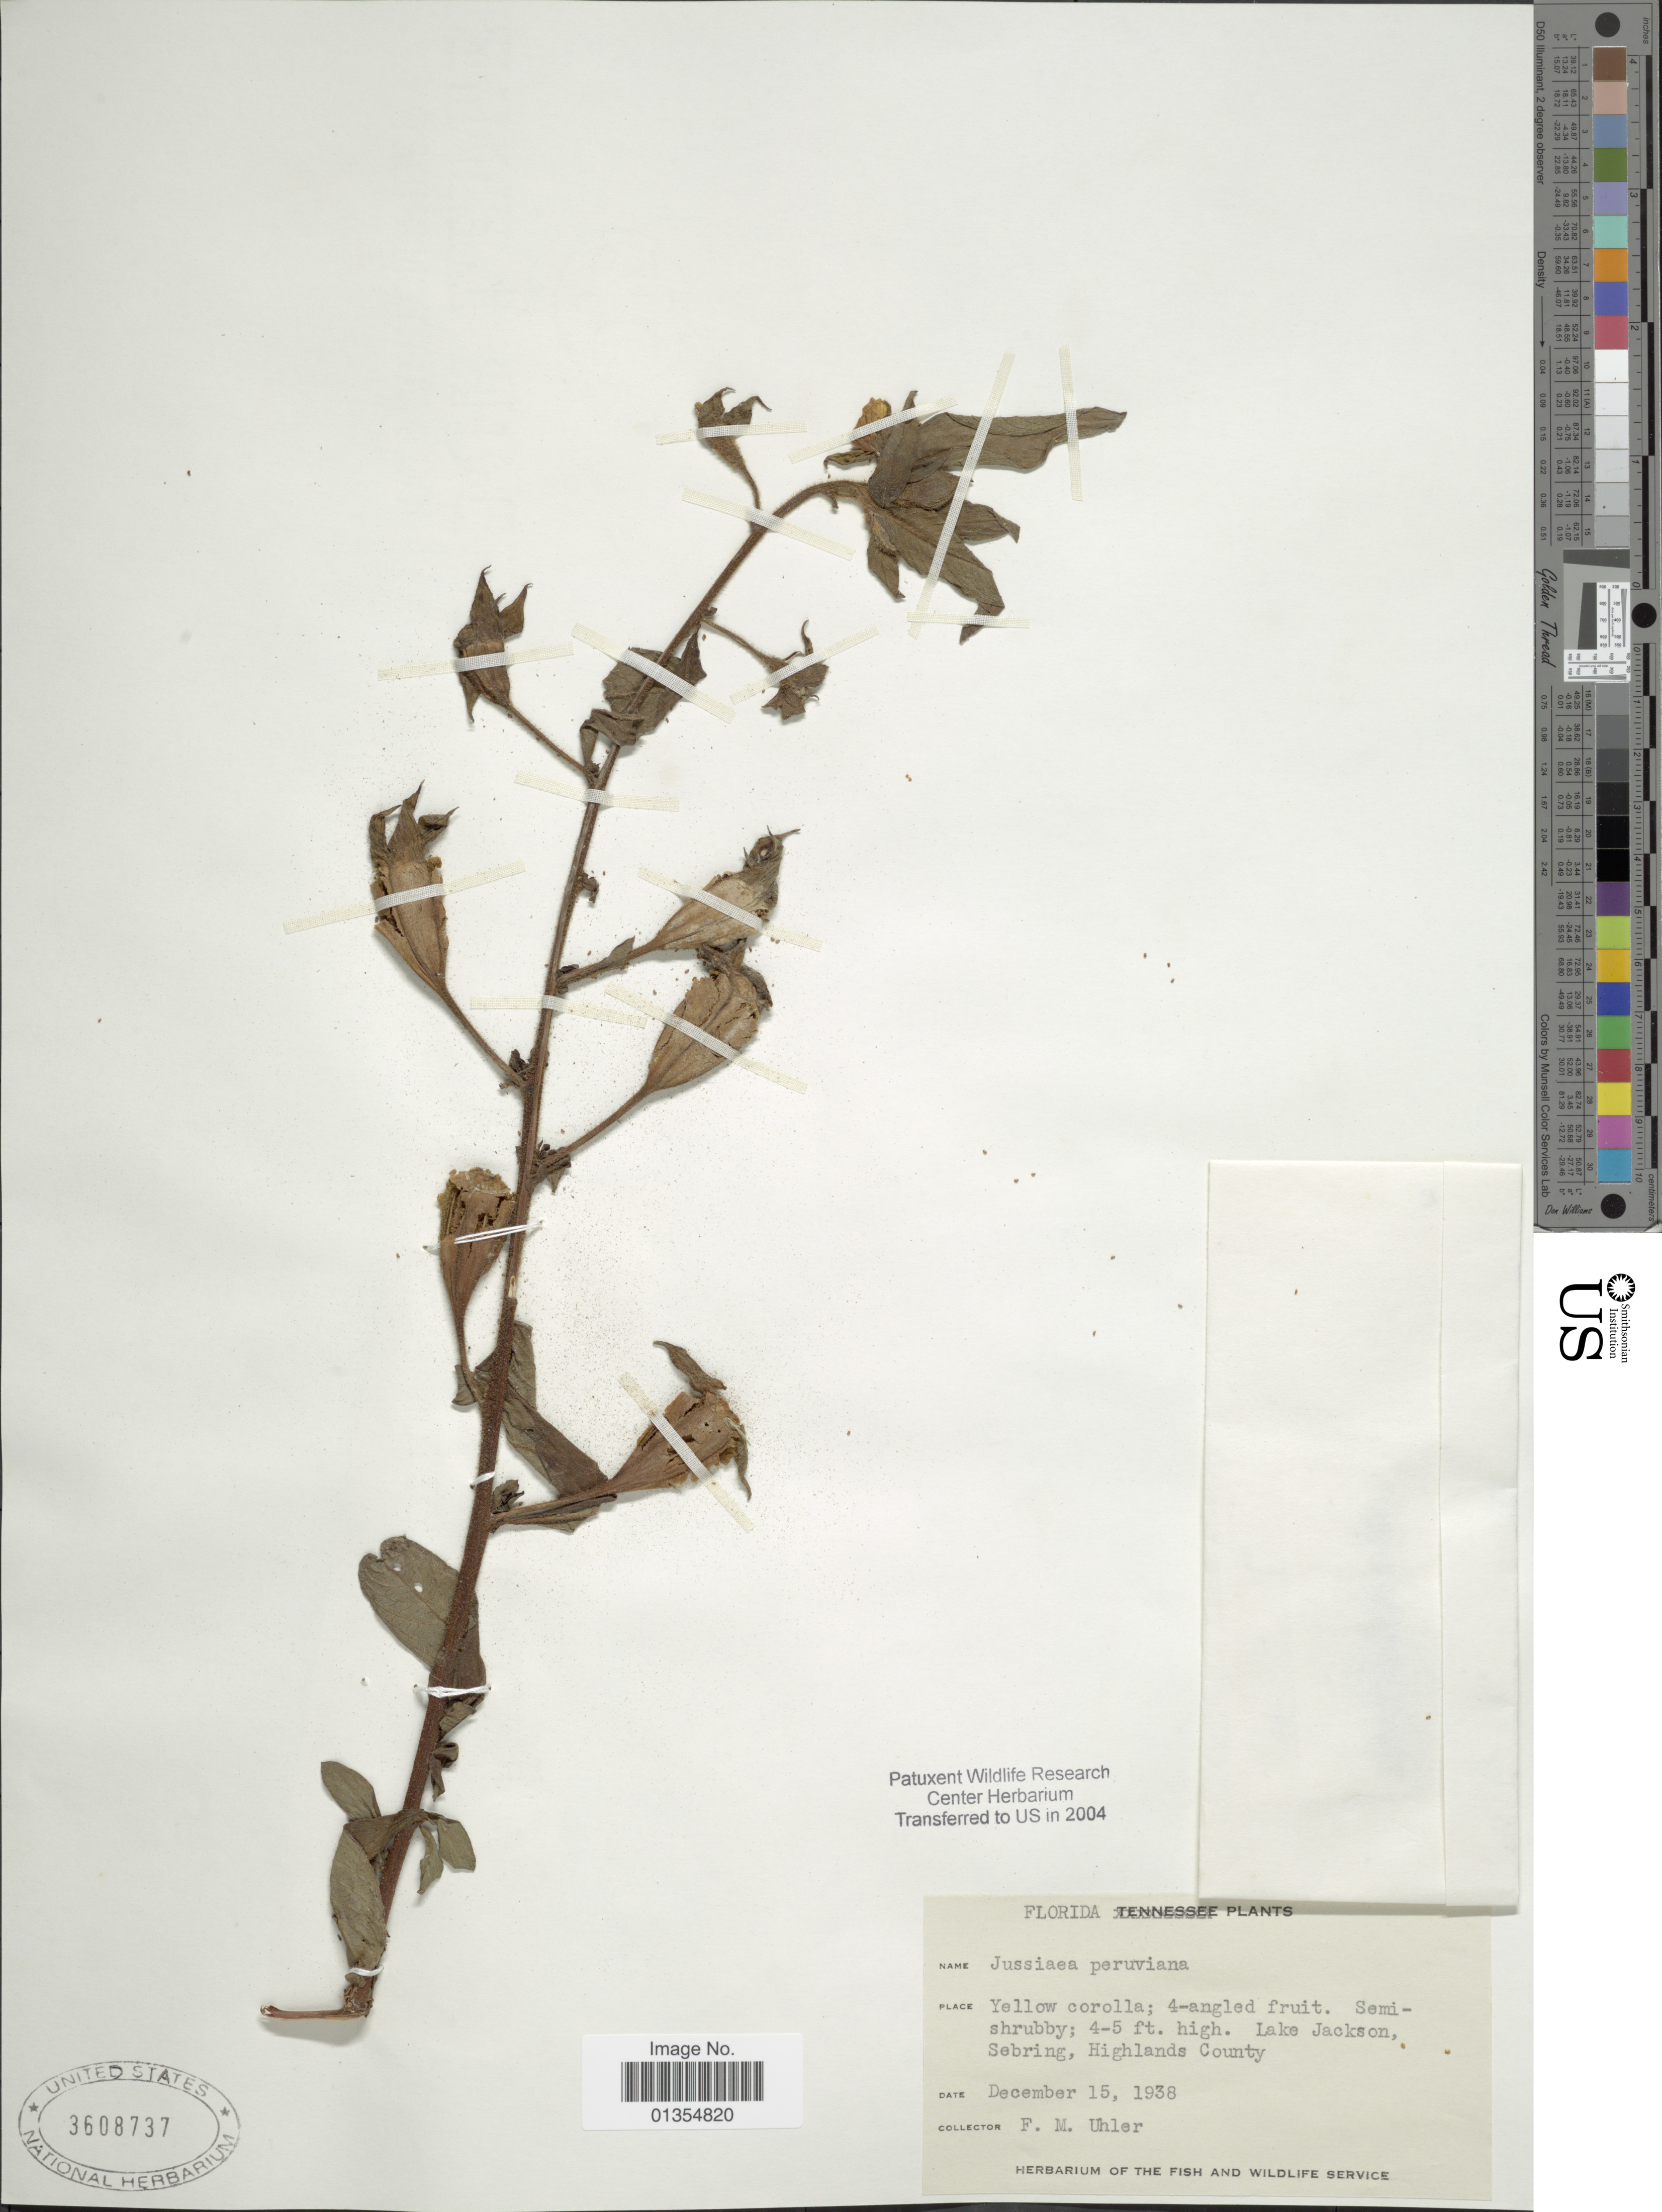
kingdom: Plantae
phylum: Tracheophyta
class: Magnoliopsida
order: Myrtales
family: Onagraceae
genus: Ludwigia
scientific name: Ludwigia peruviana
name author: (L.) H. Hara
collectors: F. M. Uhler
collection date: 1938-12-15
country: United States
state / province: Florida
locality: Lake Jackson, Sebring, Highlands County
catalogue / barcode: US 3608737